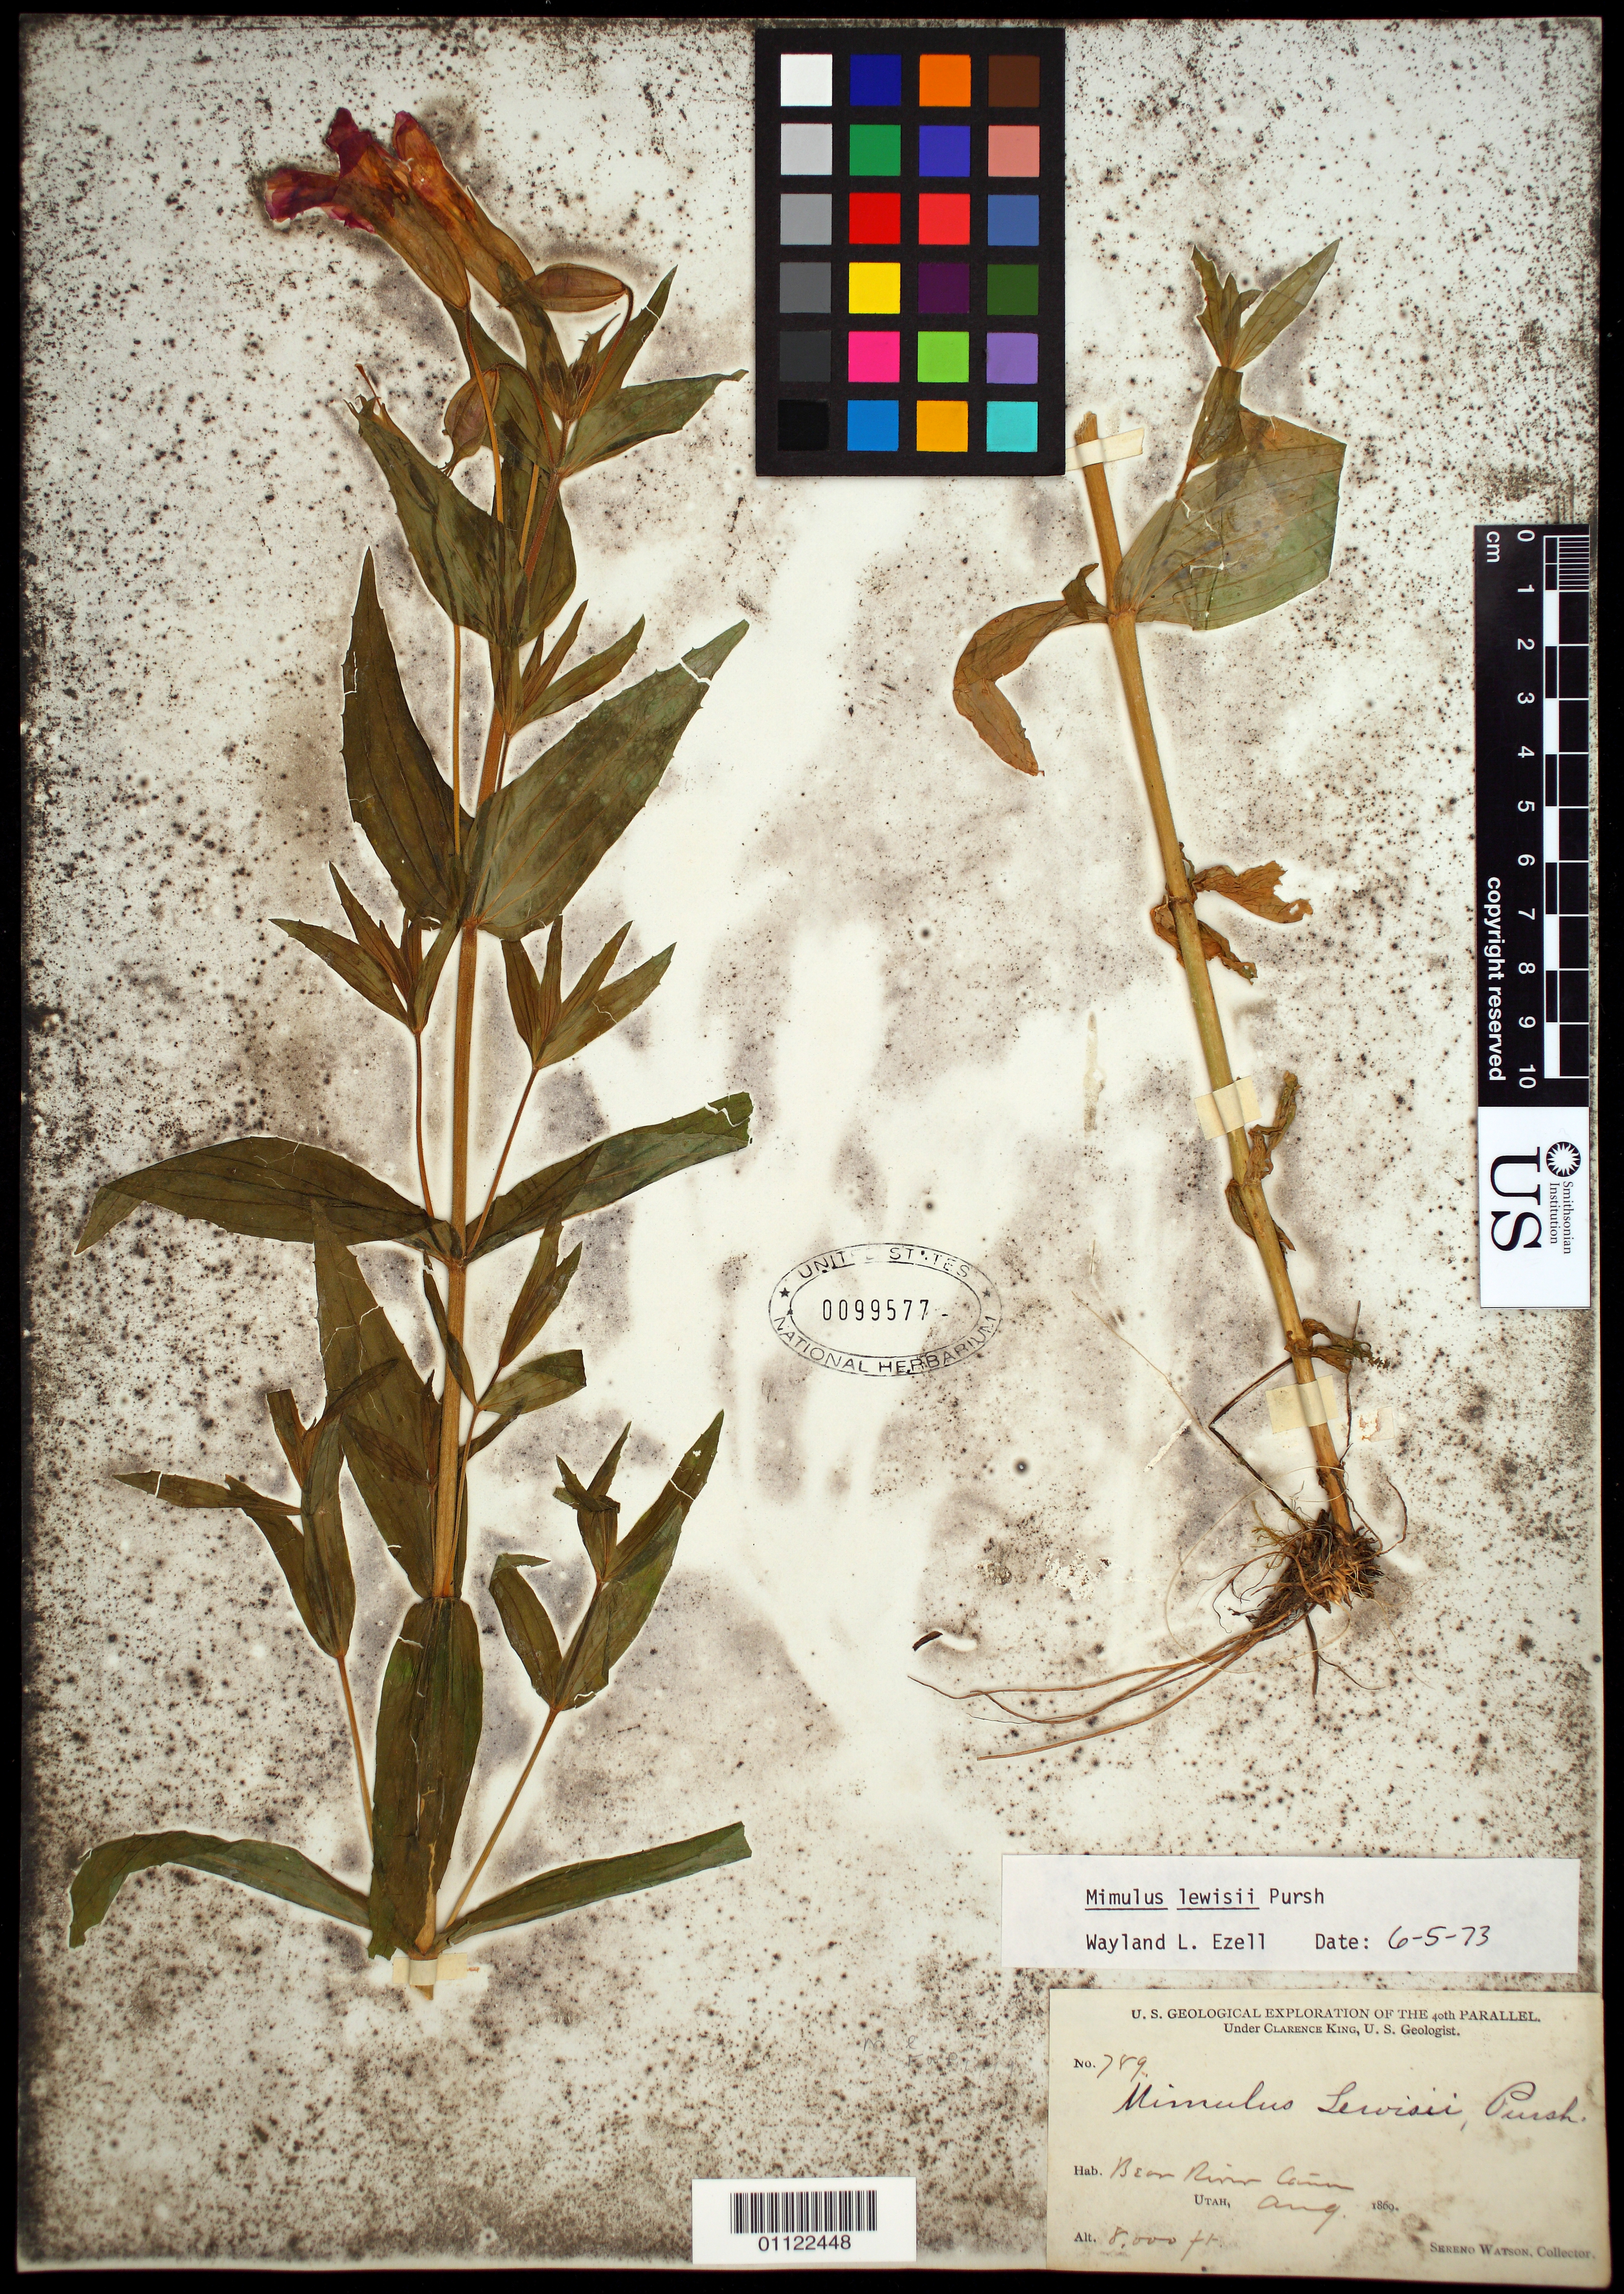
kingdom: Plantae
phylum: Tracheophyta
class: Magnoliopsida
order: Lamiales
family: Phrymaceae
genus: Mimulus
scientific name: Mimulus lewisii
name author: Pursh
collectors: S. Watson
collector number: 789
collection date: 1869-08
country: United States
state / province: Utah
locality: Bear River Canyon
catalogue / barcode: US 99577